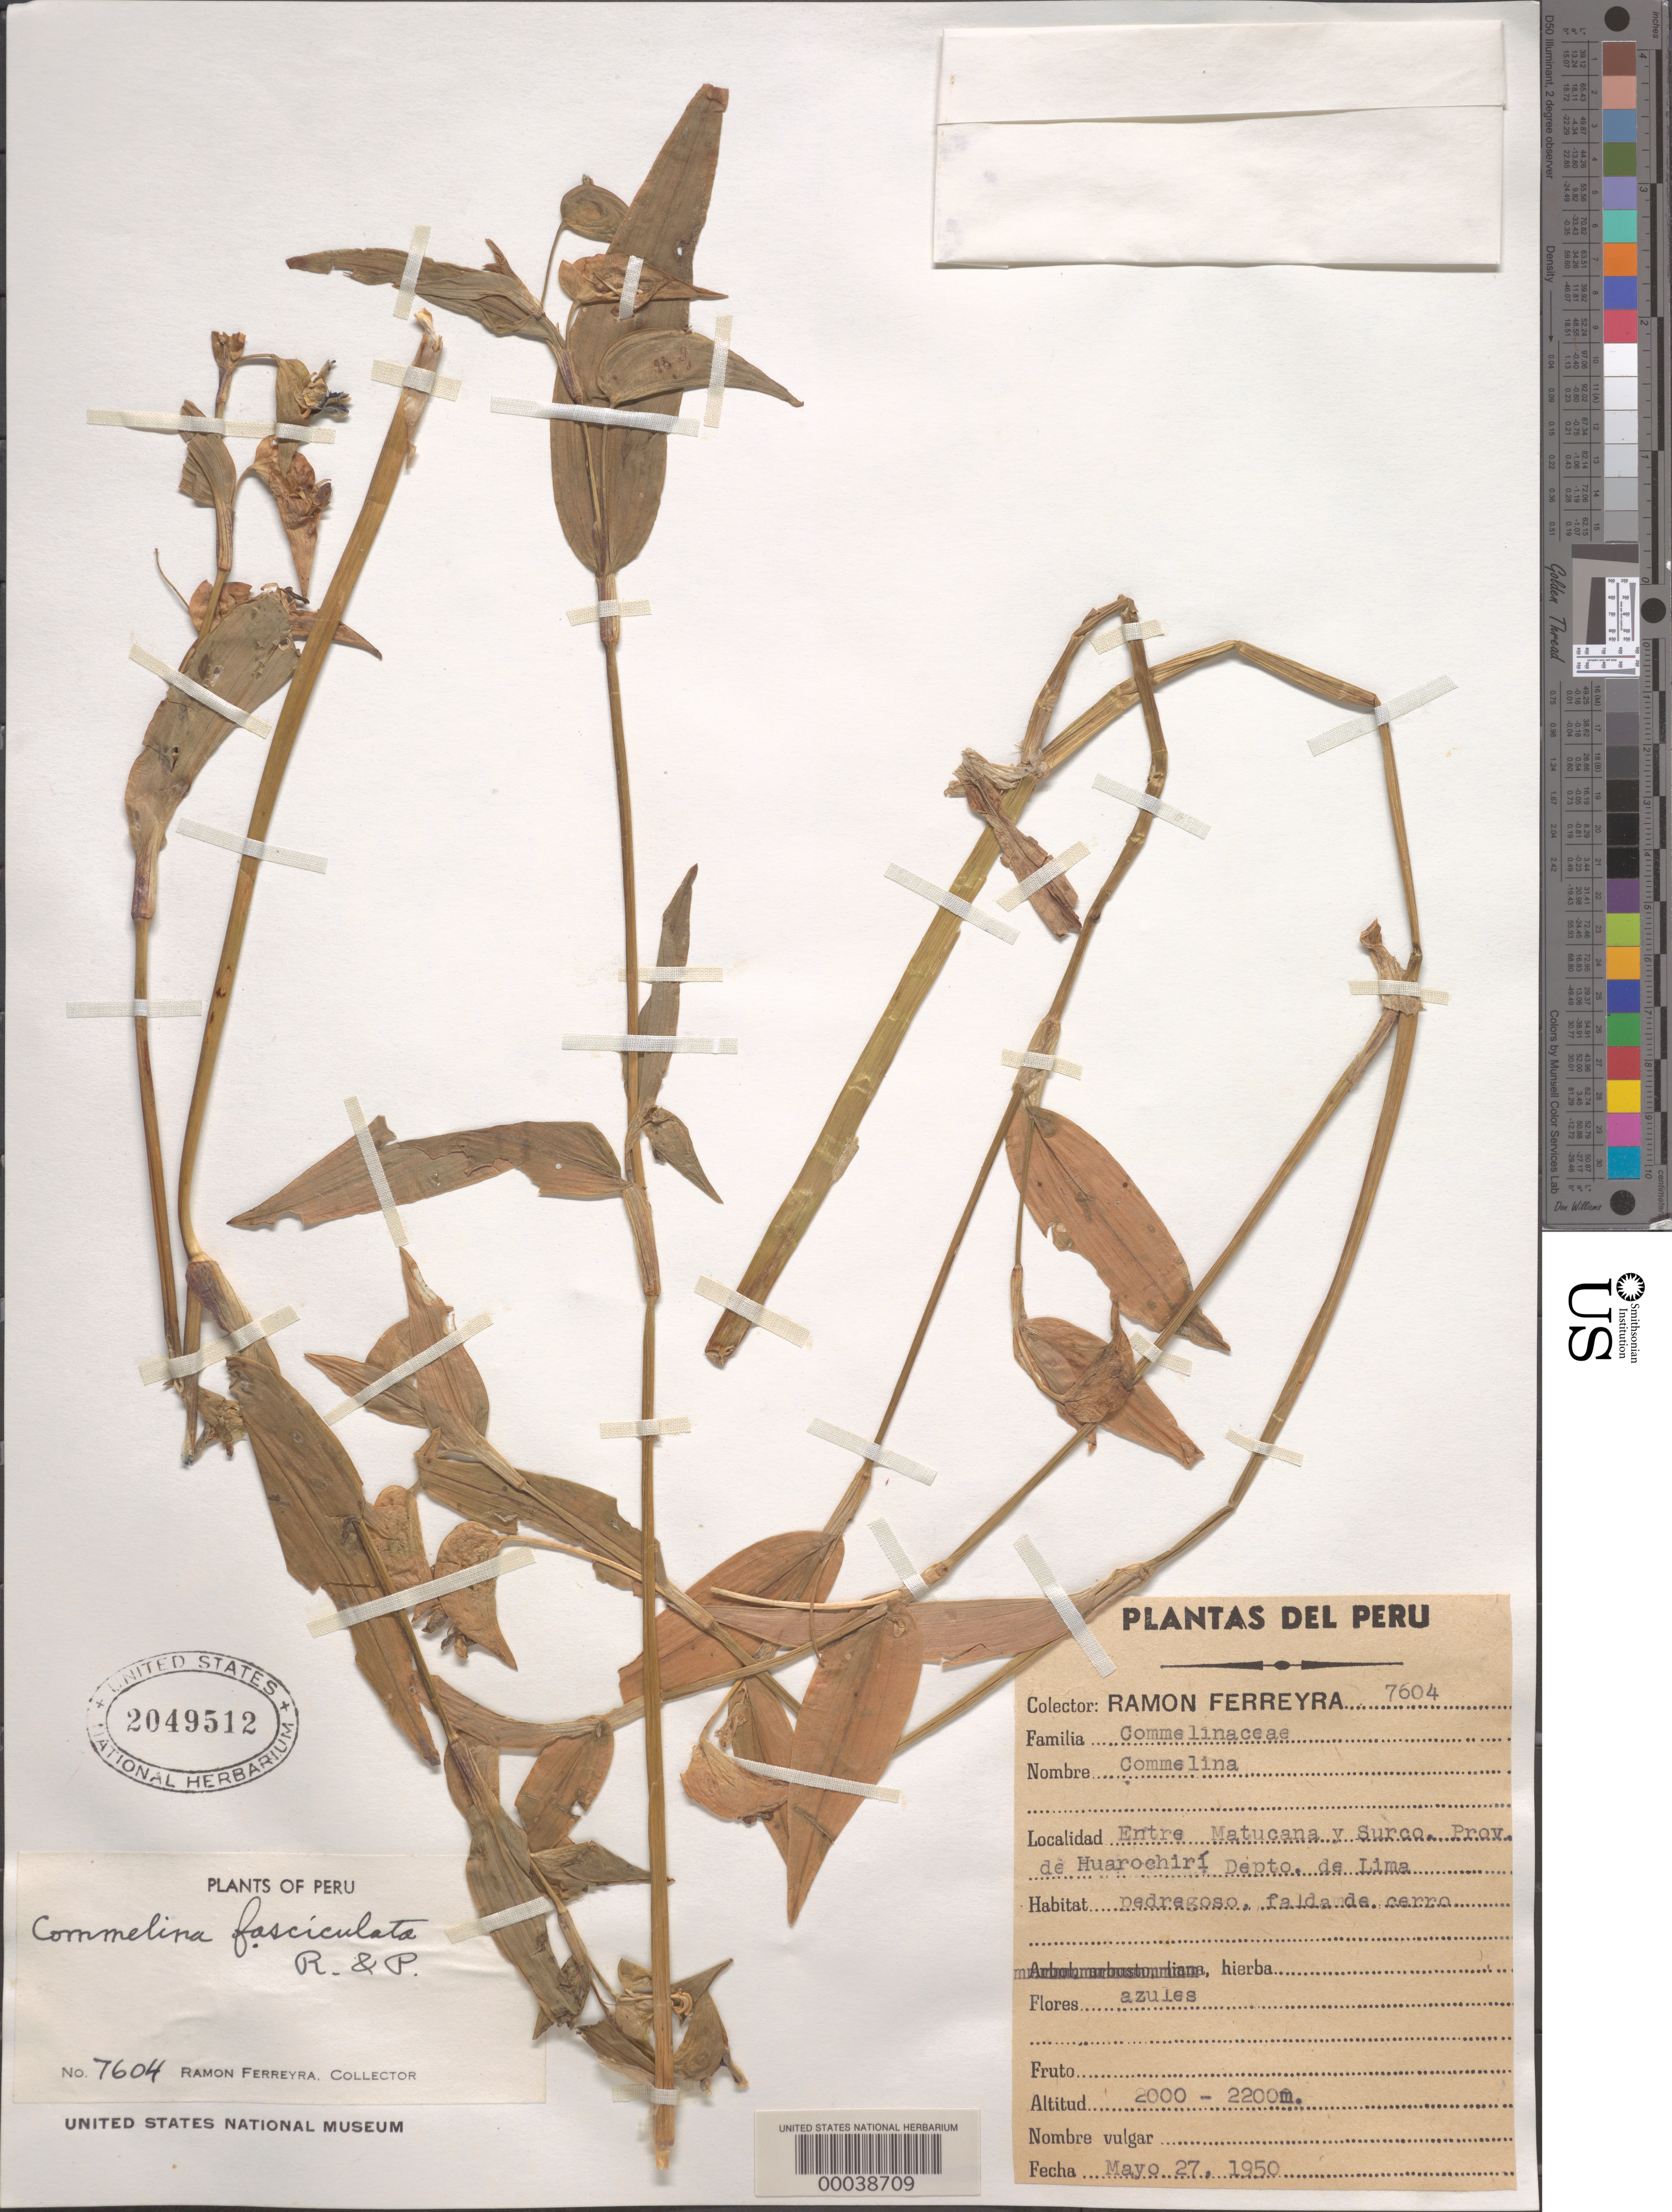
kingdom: Plantae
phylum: Tracheophyta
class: Liliopsida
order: Commelinales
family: Commelinaceae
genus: Commelina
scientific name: Commelina fasciculata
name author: Ruiz & Pav.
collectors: R. A. Ferreyra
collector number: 7604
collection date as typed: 27 May 1950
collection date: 1950-05-27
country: Peru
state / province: Lima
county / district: Huarochirí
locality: Between matucana and surco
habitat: Pedregal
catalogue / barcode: US 2049512